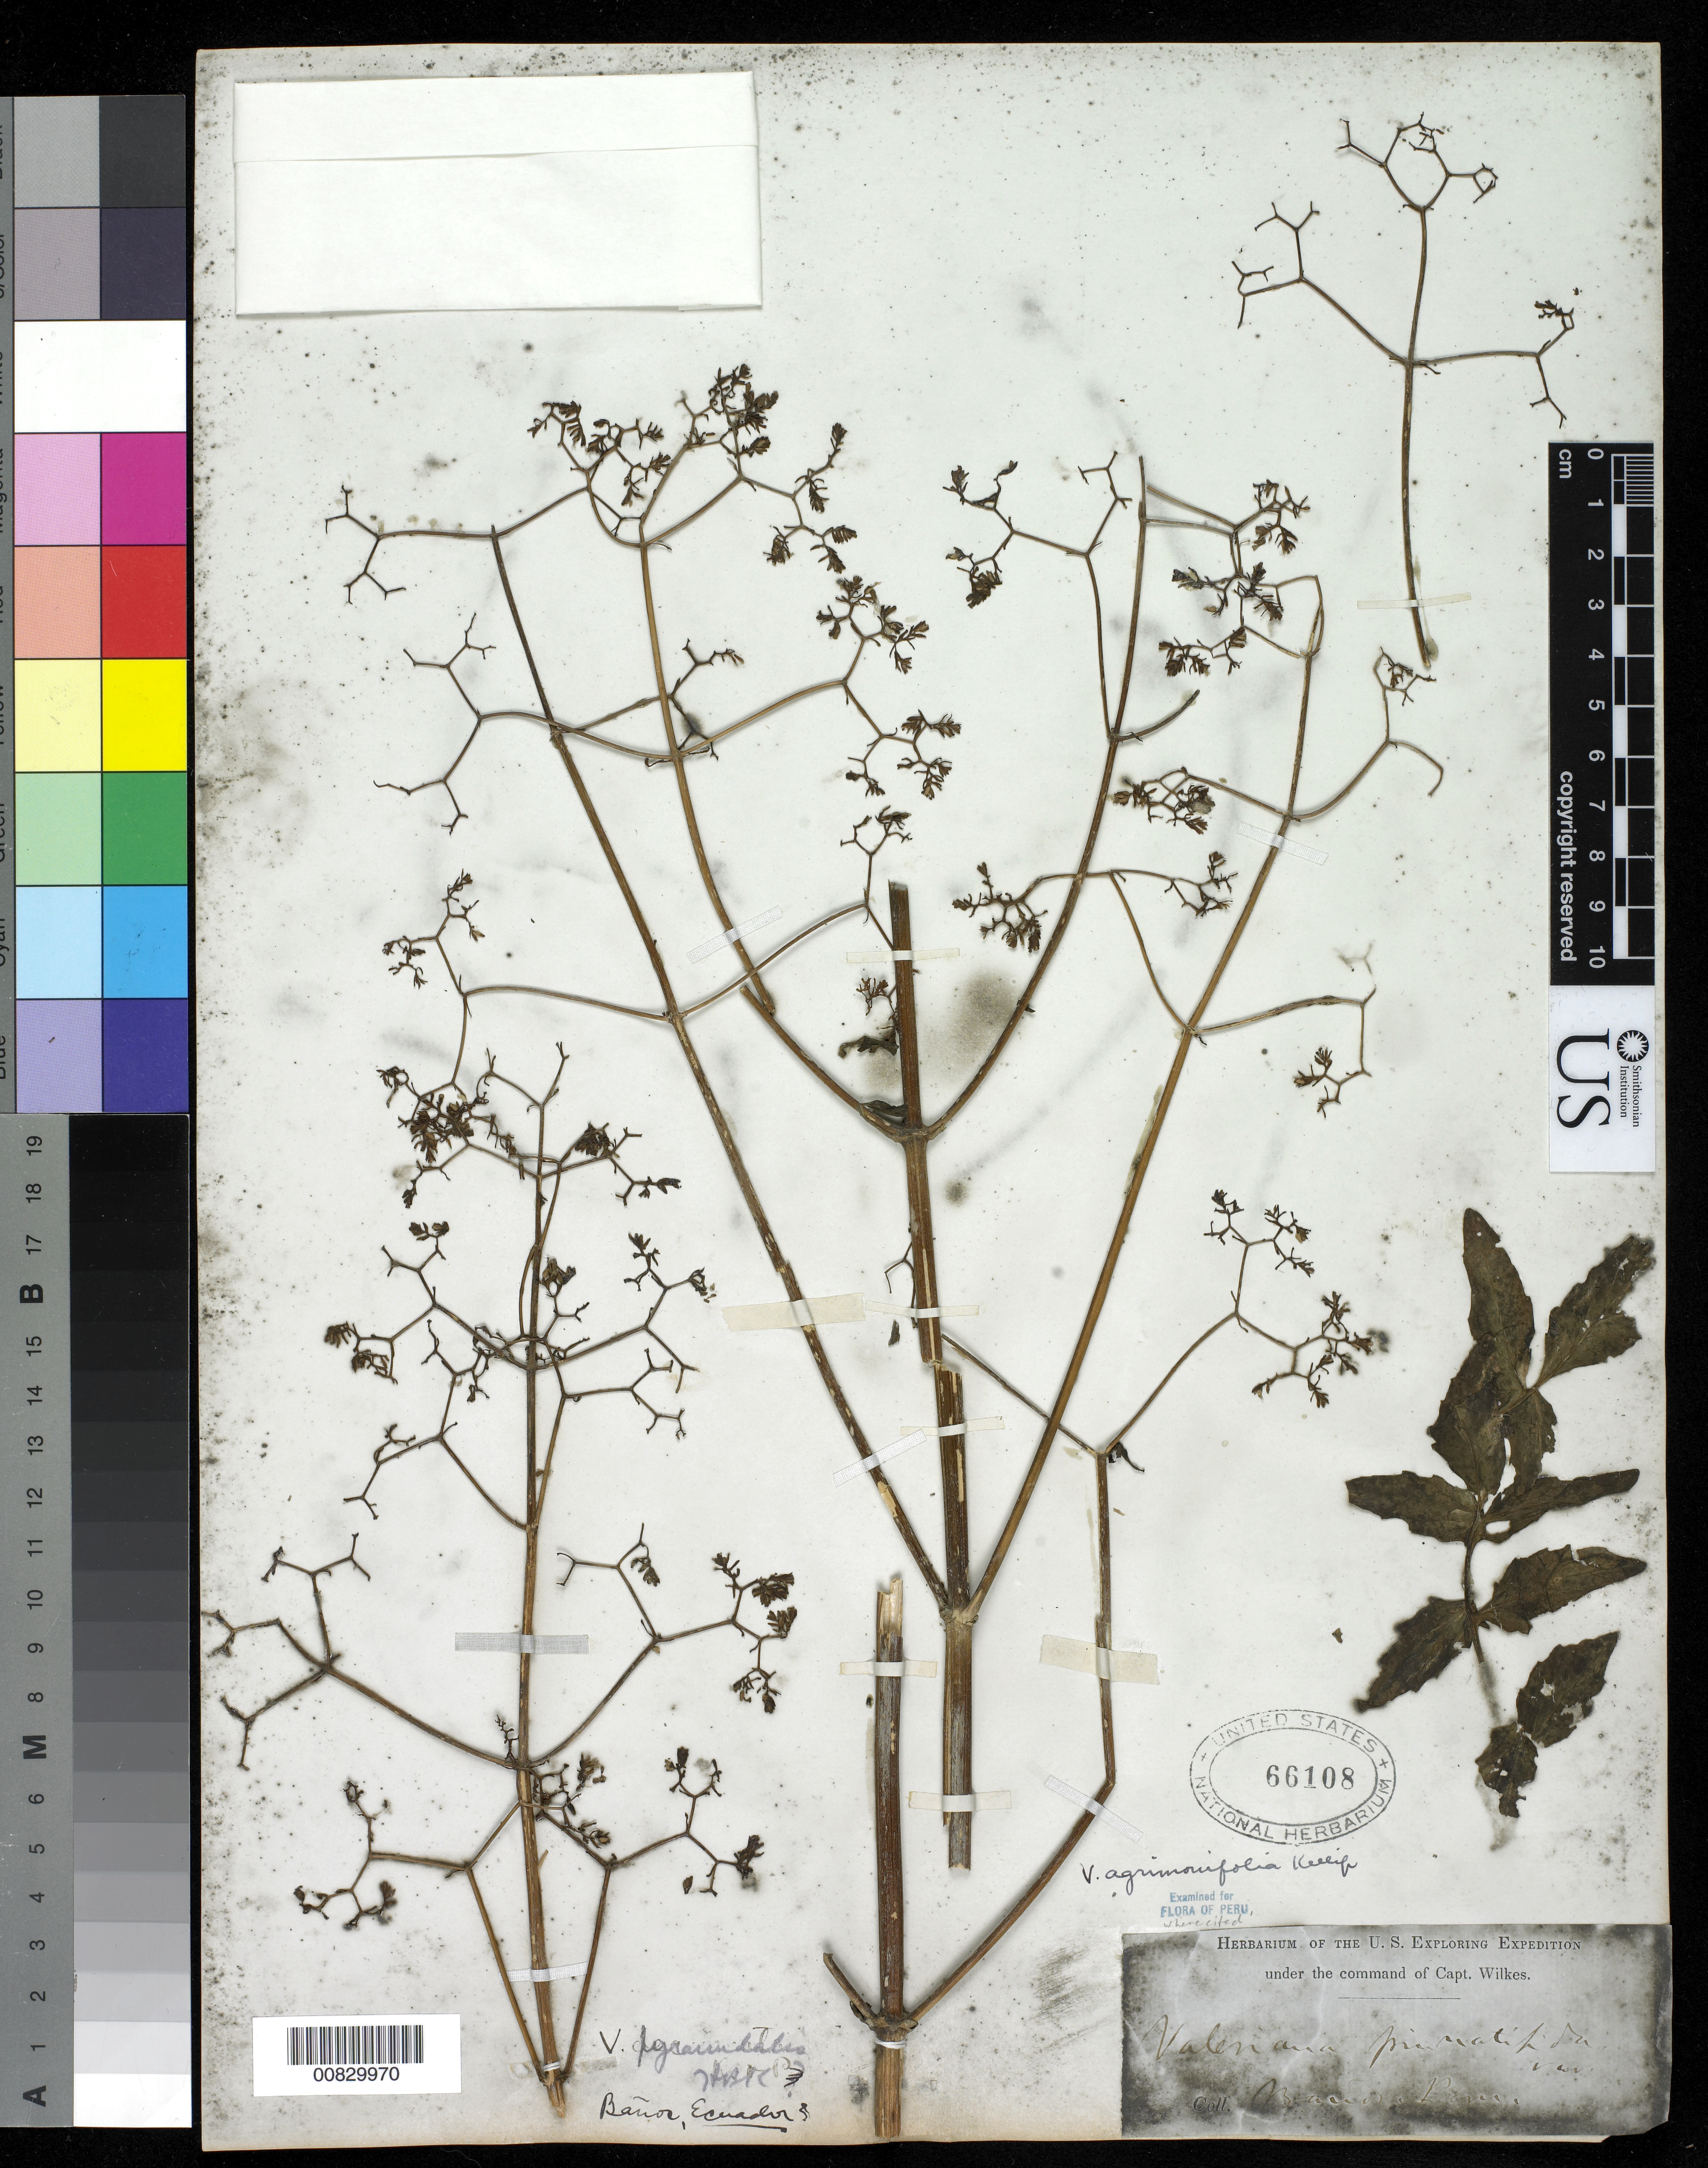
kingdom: Plantae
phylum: Tracheophyta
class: Magnoliopsida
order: Dipsacales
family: Caprifoliaceae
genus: Valeriana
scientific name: Valeriana agrimonifolia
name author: Killip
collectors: Wilkes Explor. Exped.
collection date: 1838/1842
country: Peru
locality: Banos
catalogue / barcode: US 66108